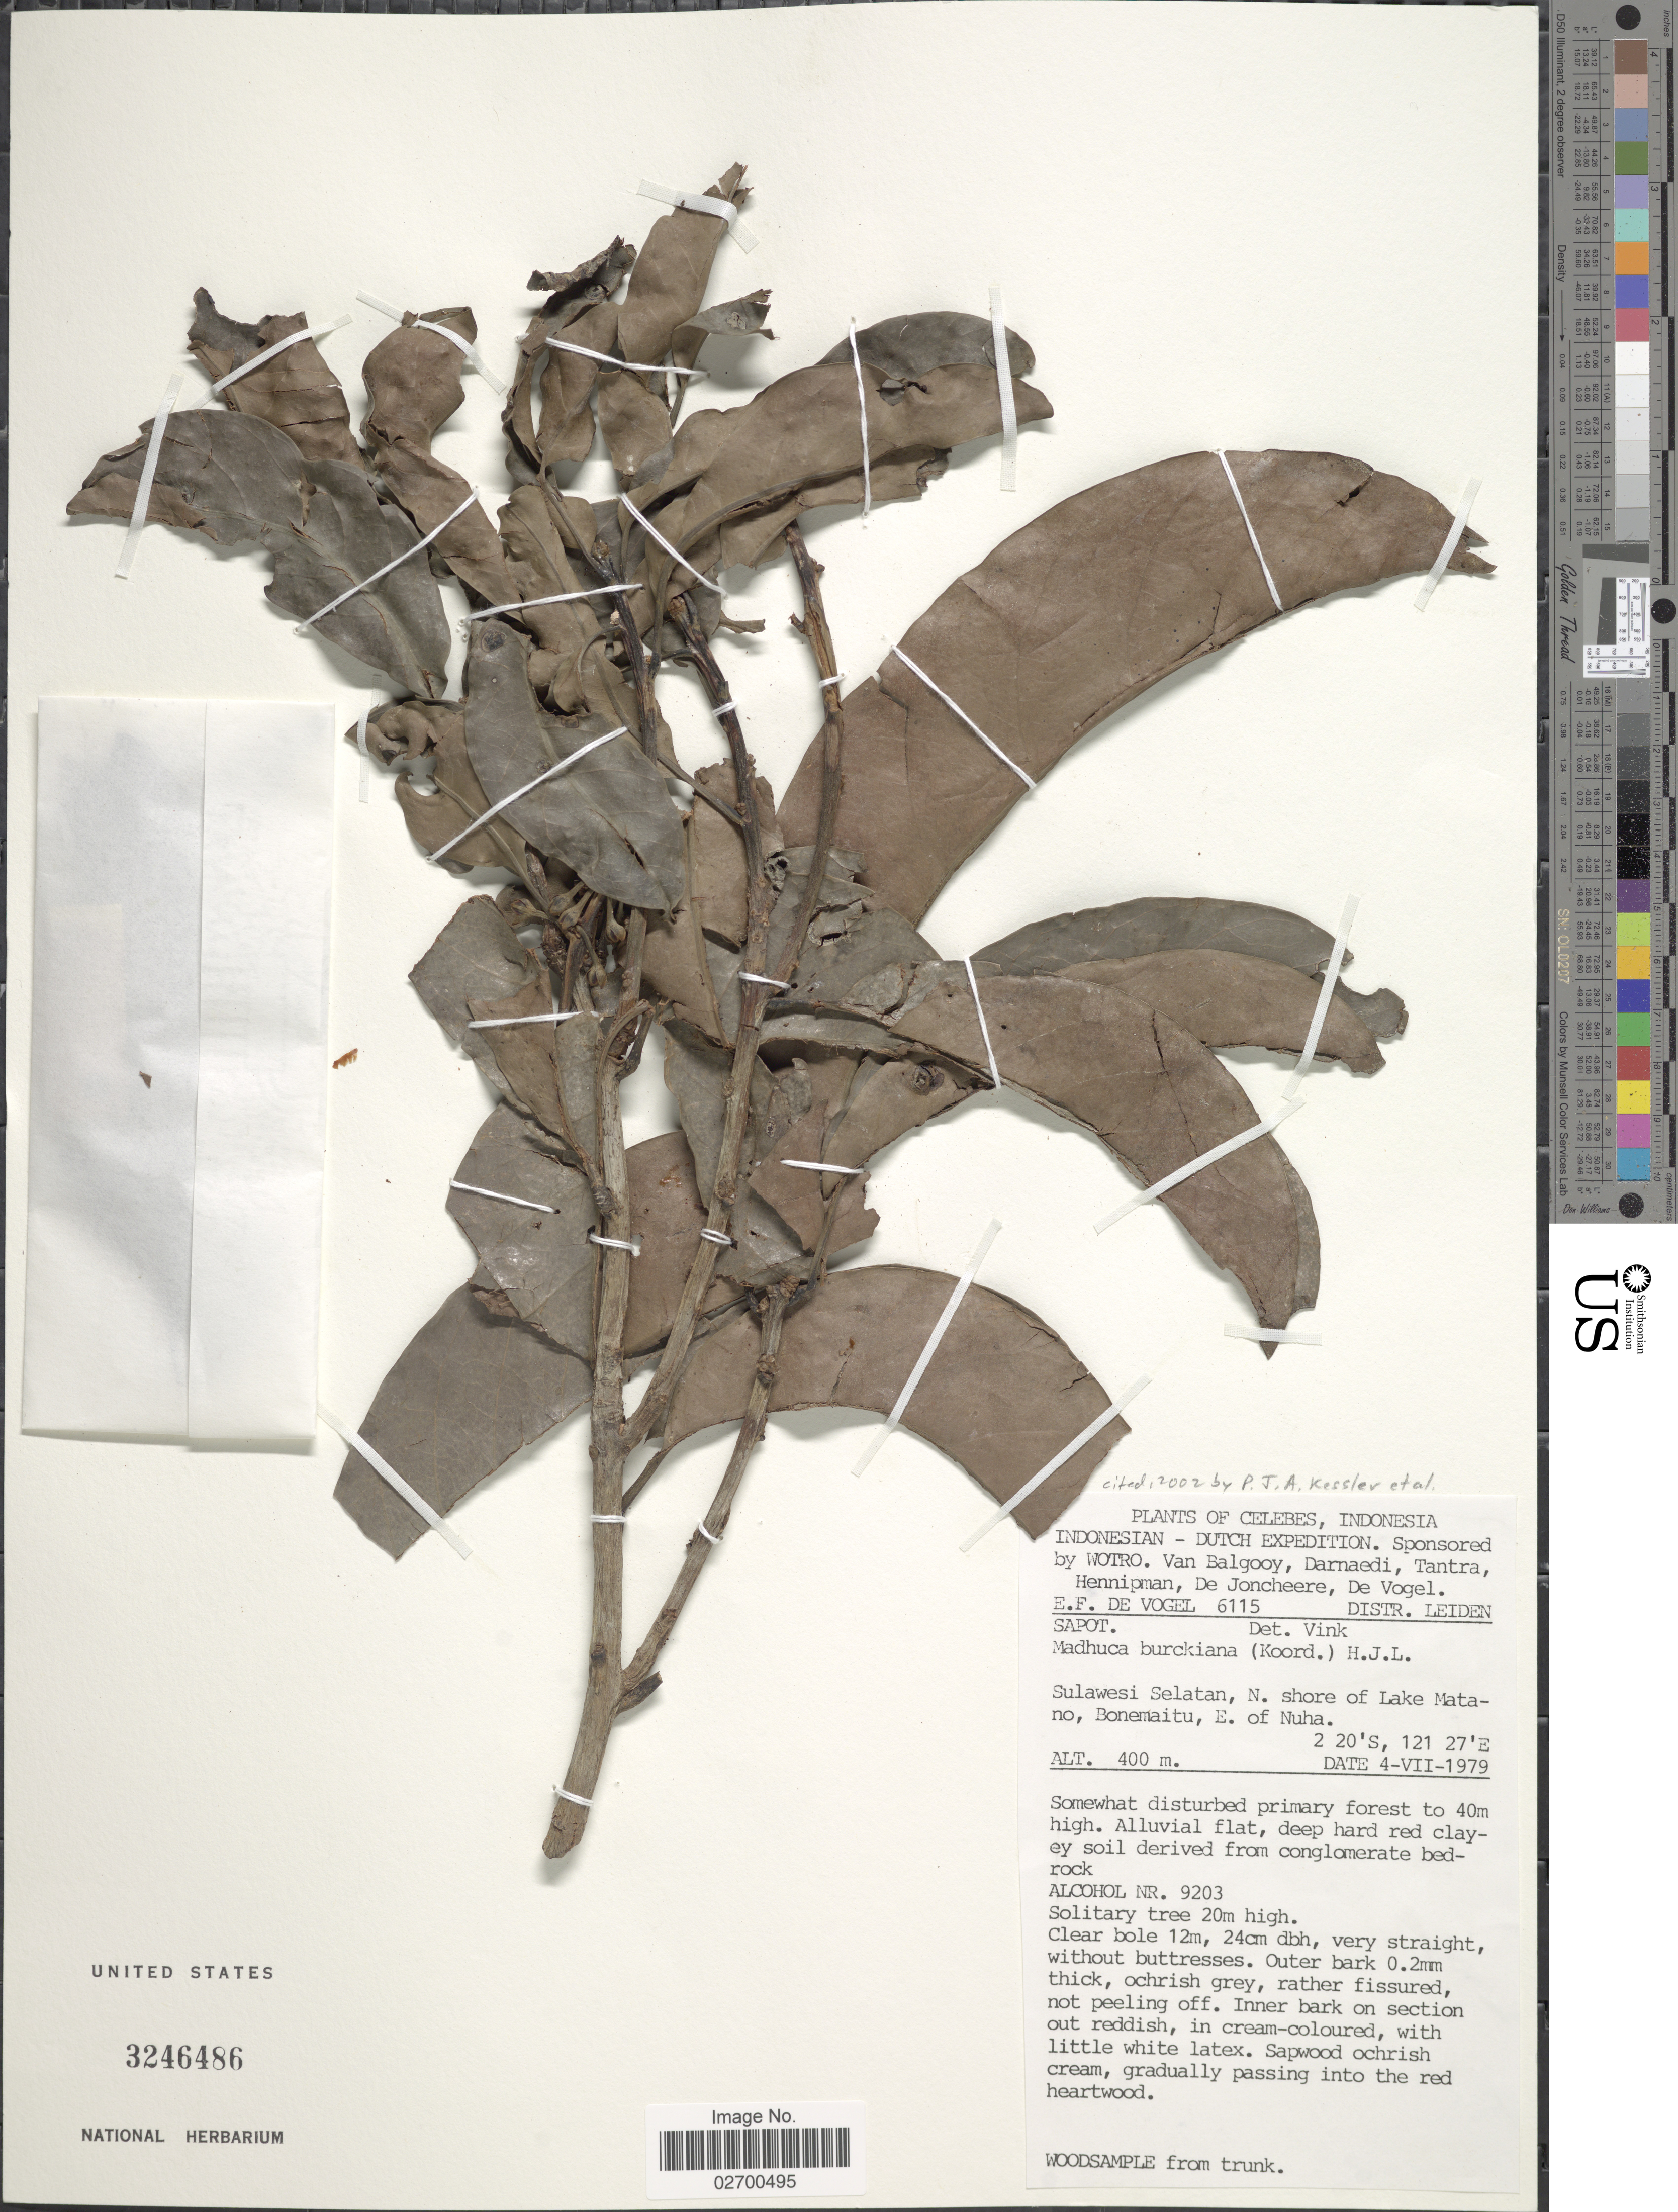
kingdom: Plantae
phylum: Tracheophyta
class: Magnoliopsida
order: Ericales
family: Sapotaceae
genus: Madhuca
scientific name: Madhuca burckiana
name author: (Koord.) H.J. Lam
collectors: E. F. de Vogel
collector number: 6115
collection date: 1979-07-04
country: Indonesia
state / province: Sulawesi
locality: Celebes. Sulawesi Selatan, N. shore of Lake Matano, Bonemaitu, E. of Nuha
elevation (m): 400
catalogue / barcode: US 3246486